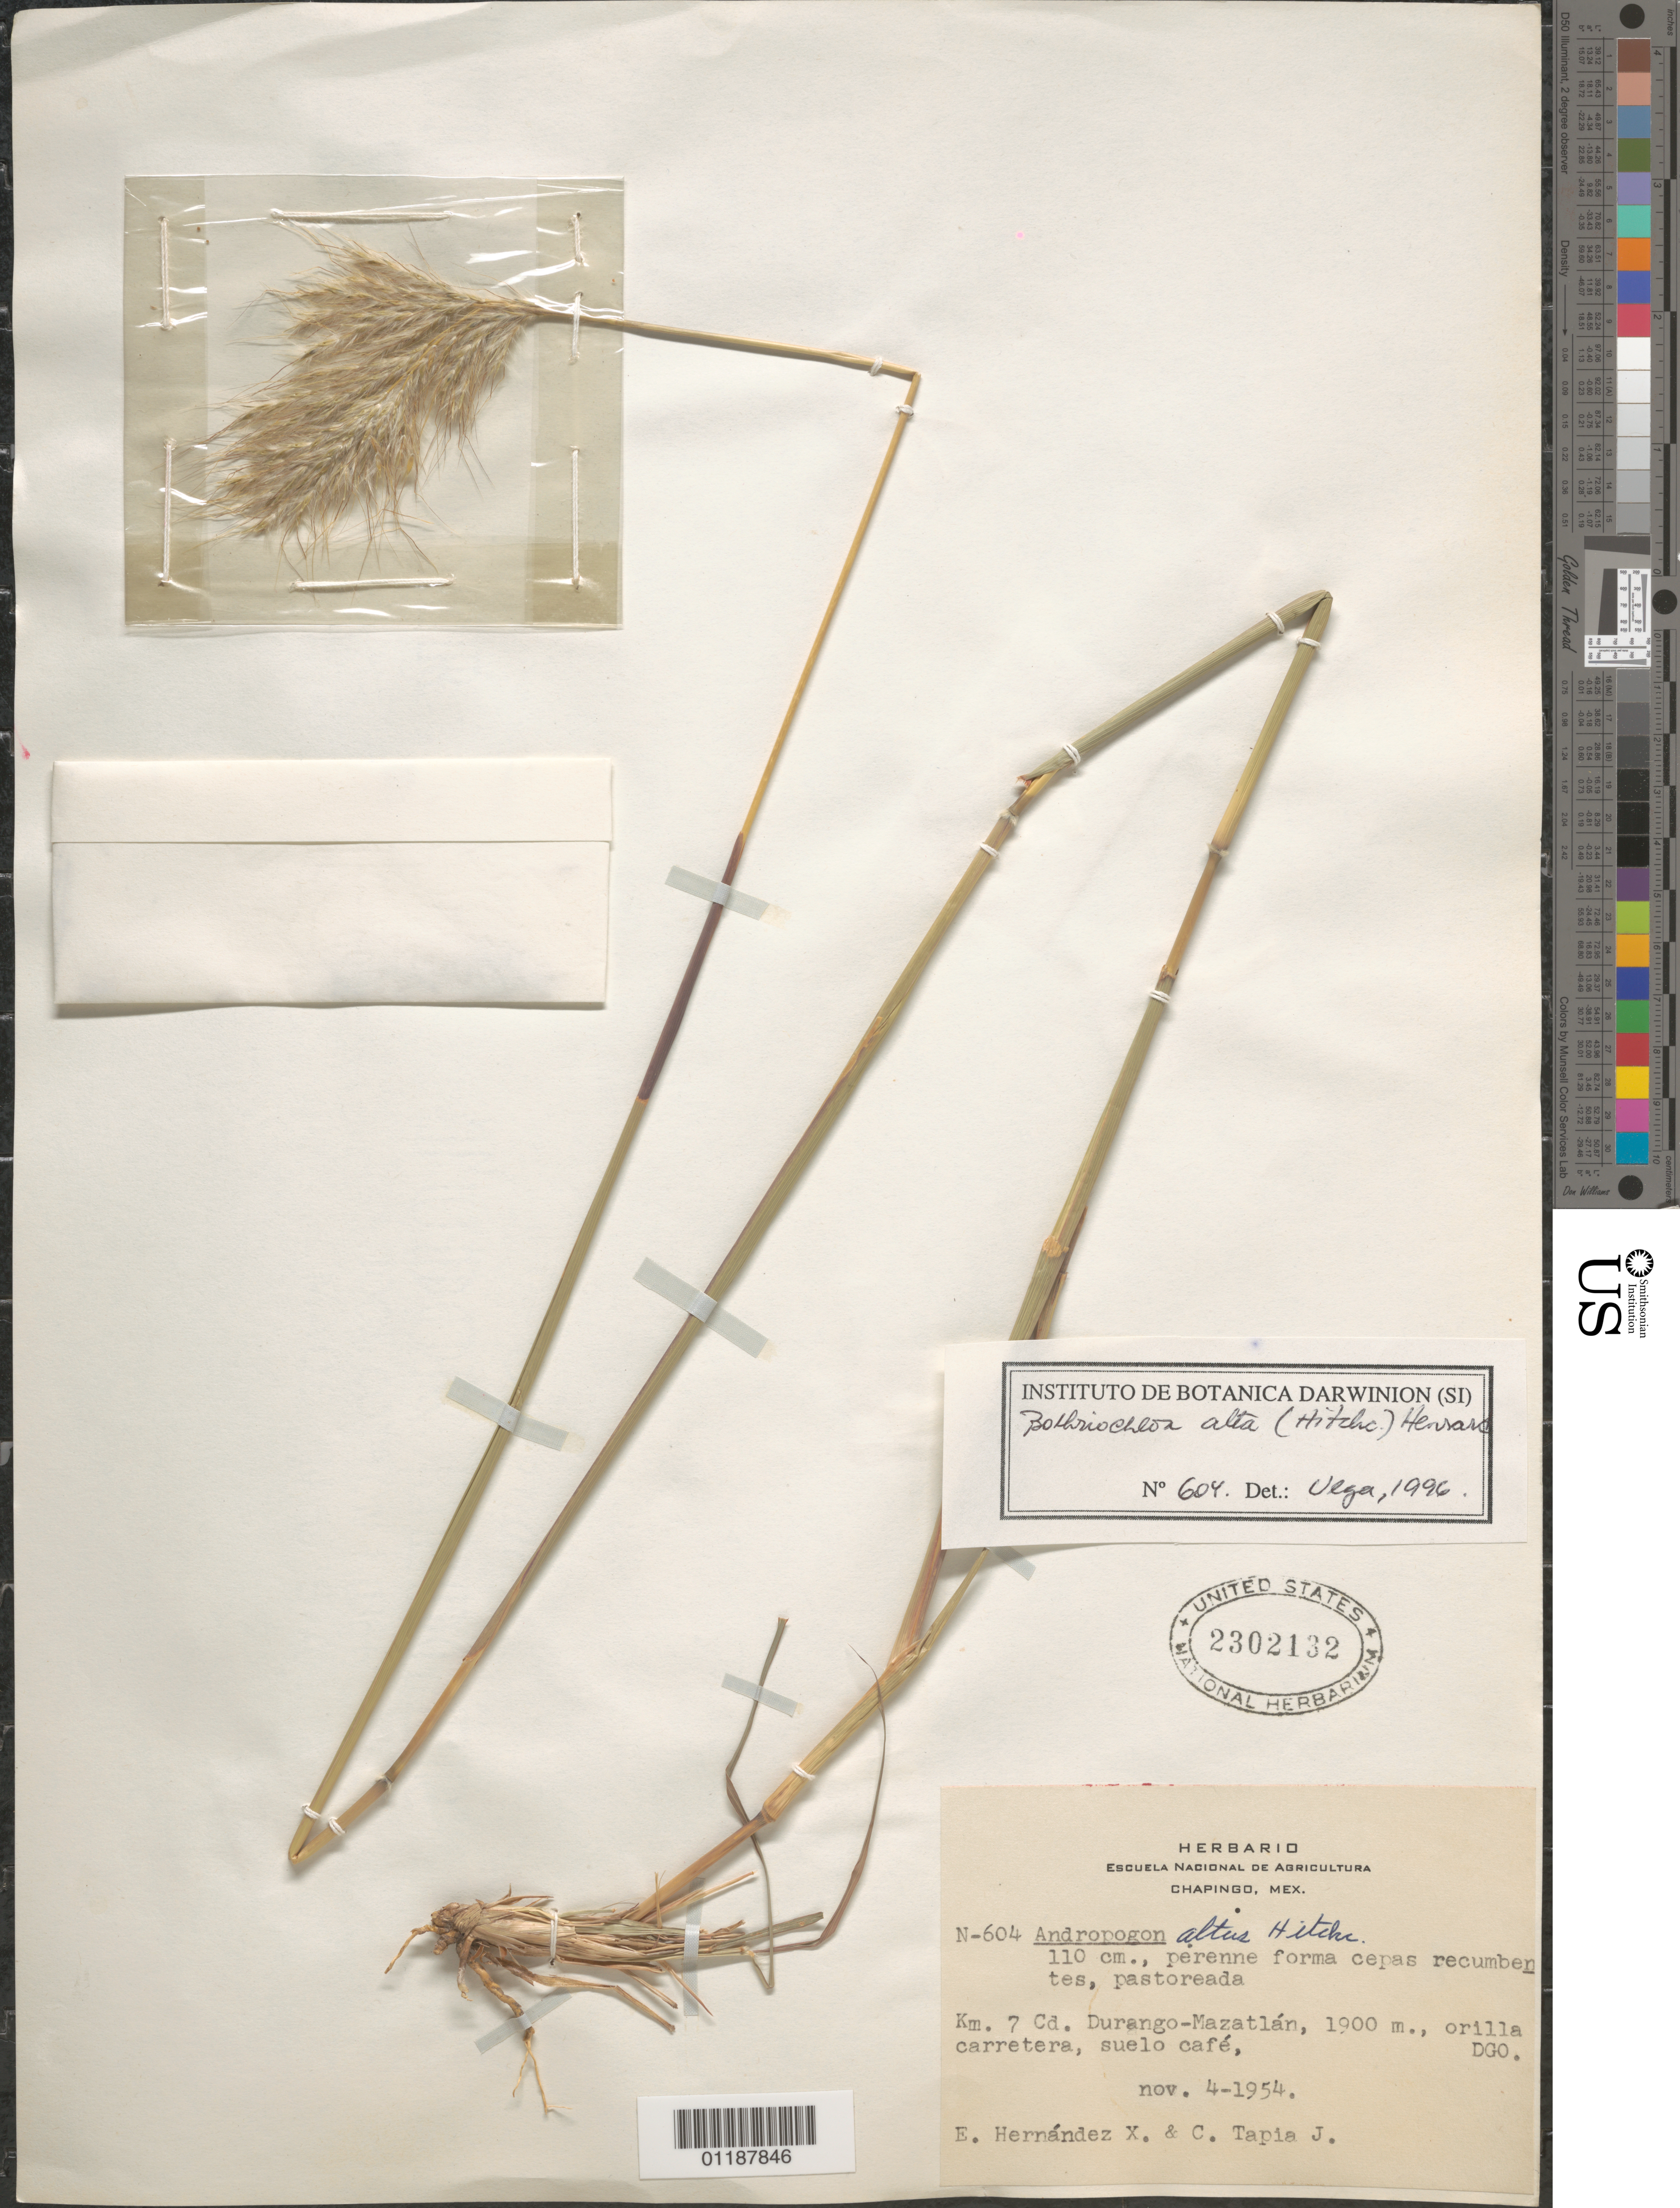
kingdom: Plantae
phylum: Tracheophyta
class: Liliopsida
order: Poales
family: Poaceae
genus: Bothriochloa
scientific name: Bothriochloa alta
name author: (Hitchc.) Henr.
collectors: E. Hernández & M. C. Tapia-J.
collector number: N-106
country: Mexico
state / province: Durango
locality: Durango-Mazatlan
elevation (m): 1900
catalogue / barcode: US 2302132